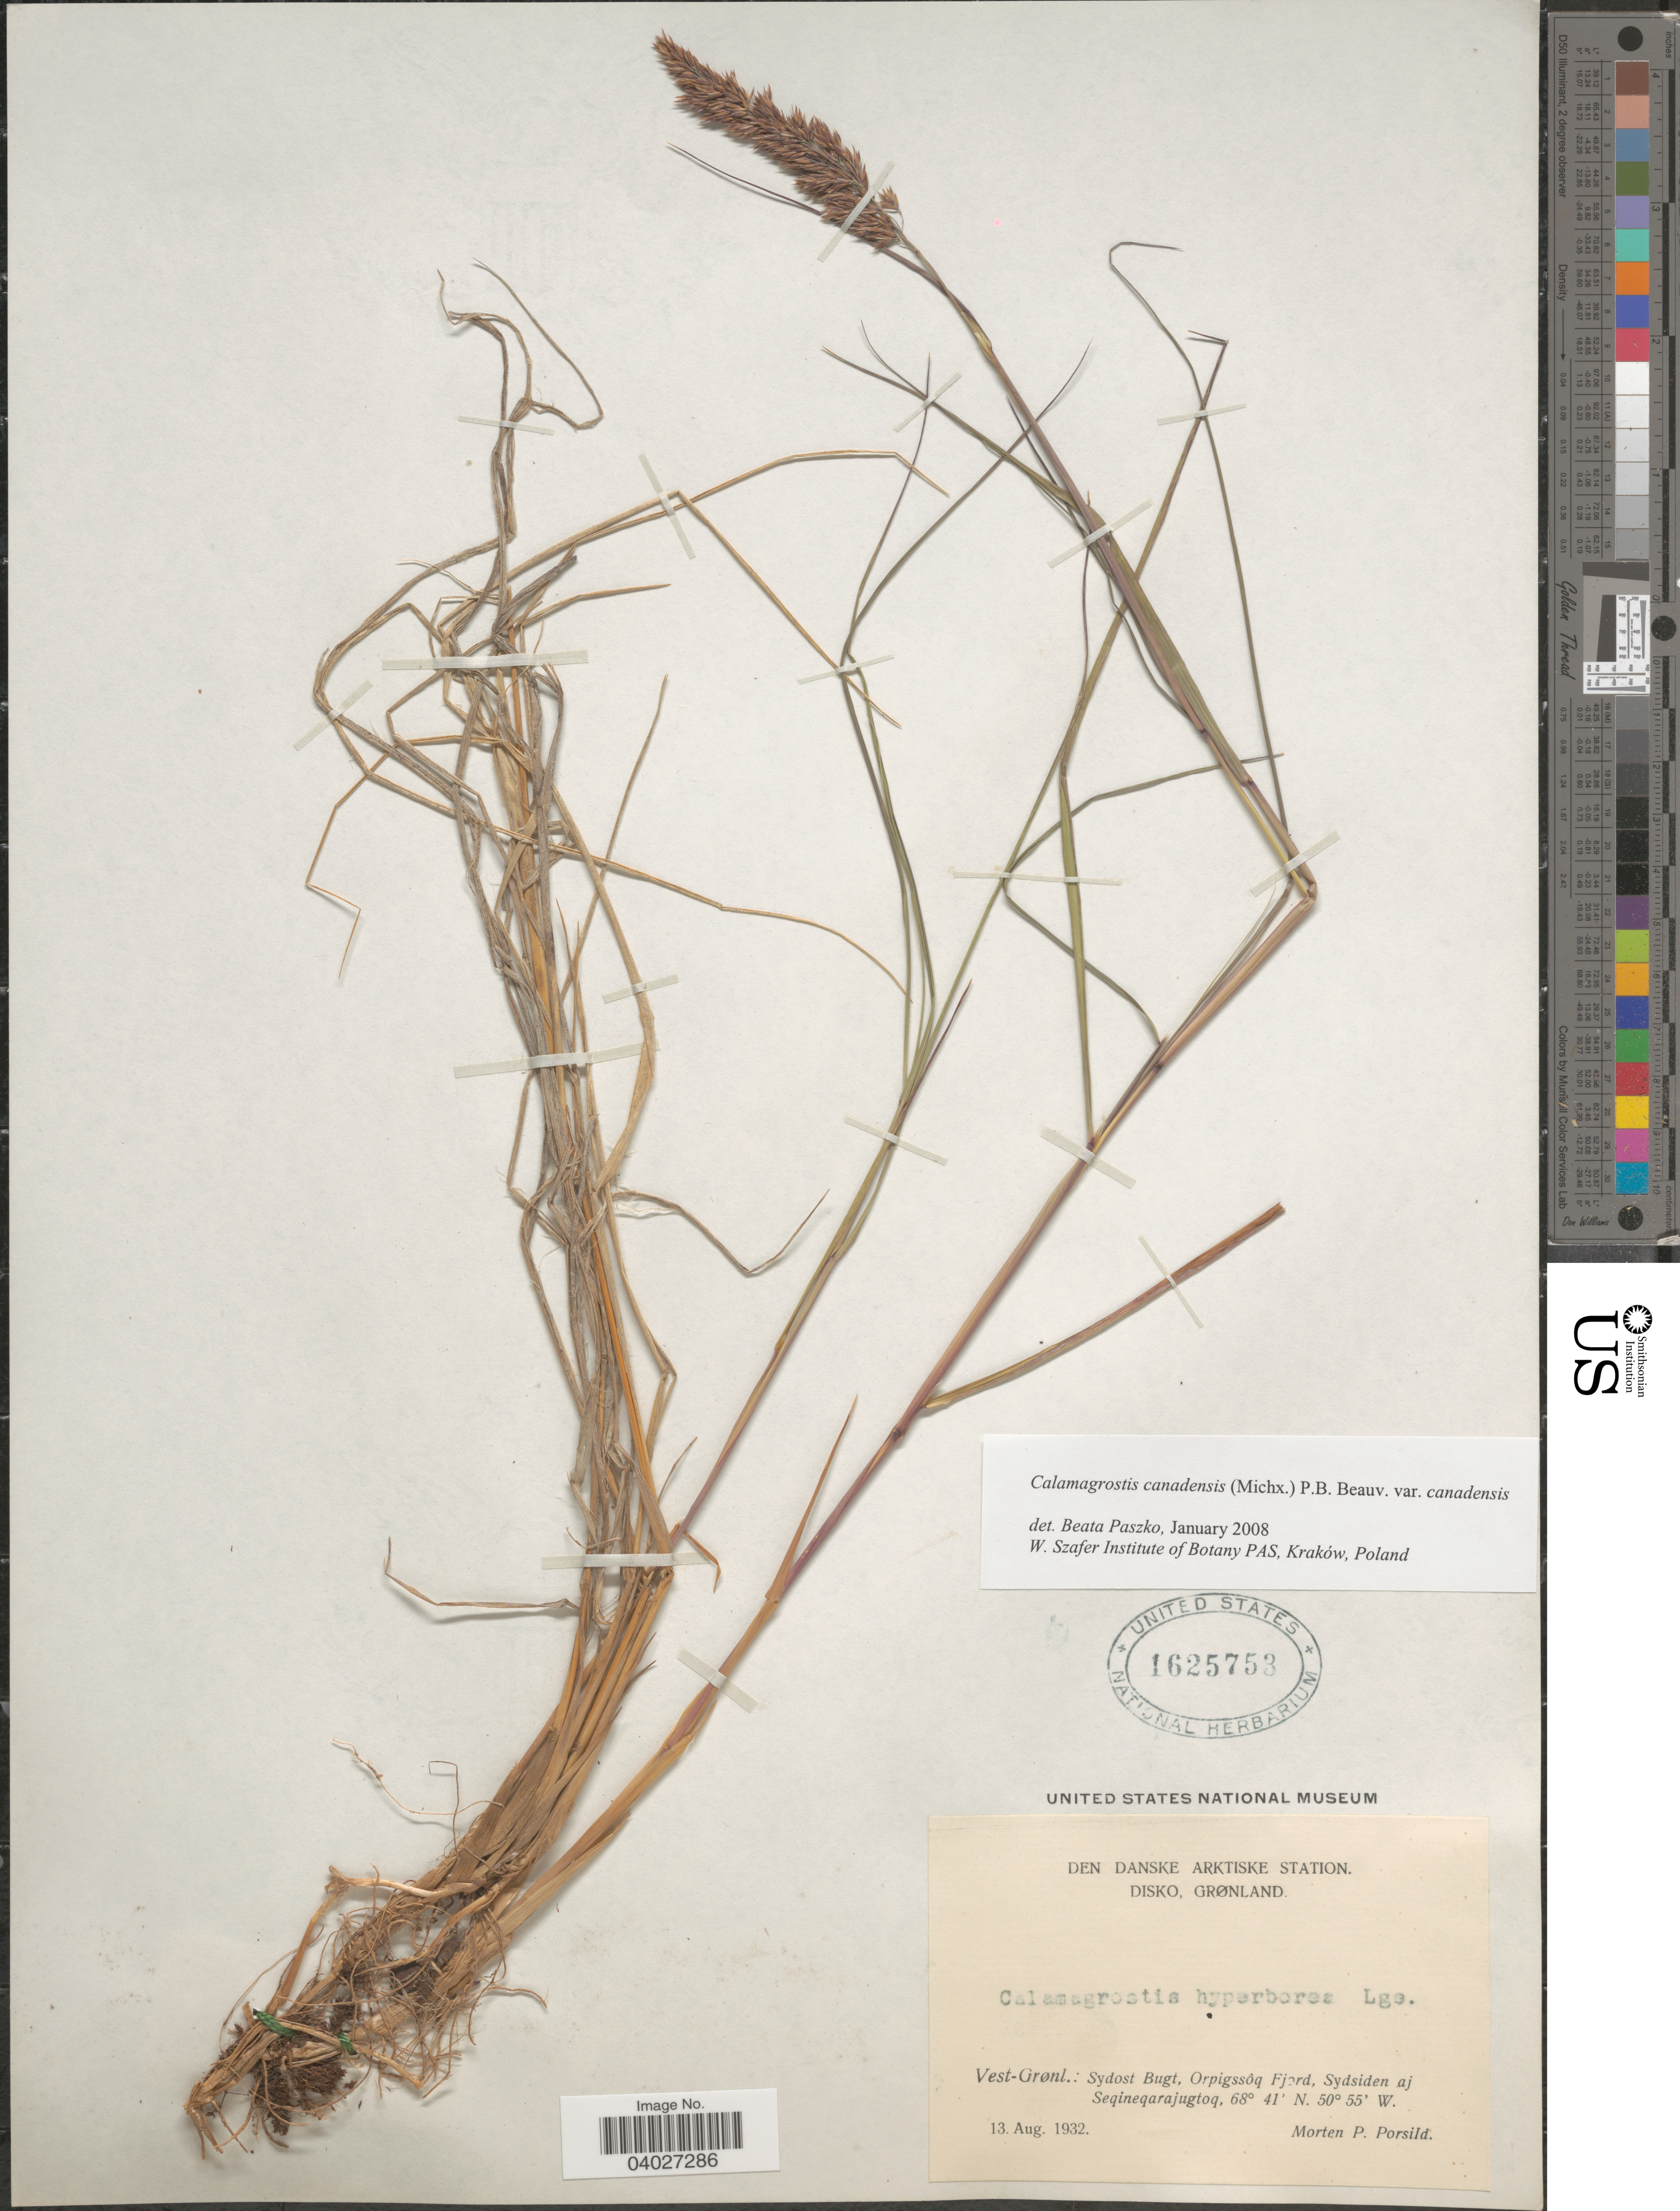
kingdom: Plantae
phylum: Tracheophyta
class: Liliopsida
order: Poales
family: Poaceae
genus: Calamagrostis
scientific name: Calamagrostis canadensis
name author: (Michx.) P. Beauv.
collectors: M. P. Porsild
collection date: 1932-08-13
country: Greenland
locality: Den Danske Arktiske Station. Disko, Grønland. Vest-Grønl.: Sydost Bugt, Orpigssôq Fjord, Sydsiden aj Seqineqarajugtoq.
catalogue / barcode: US 1625753